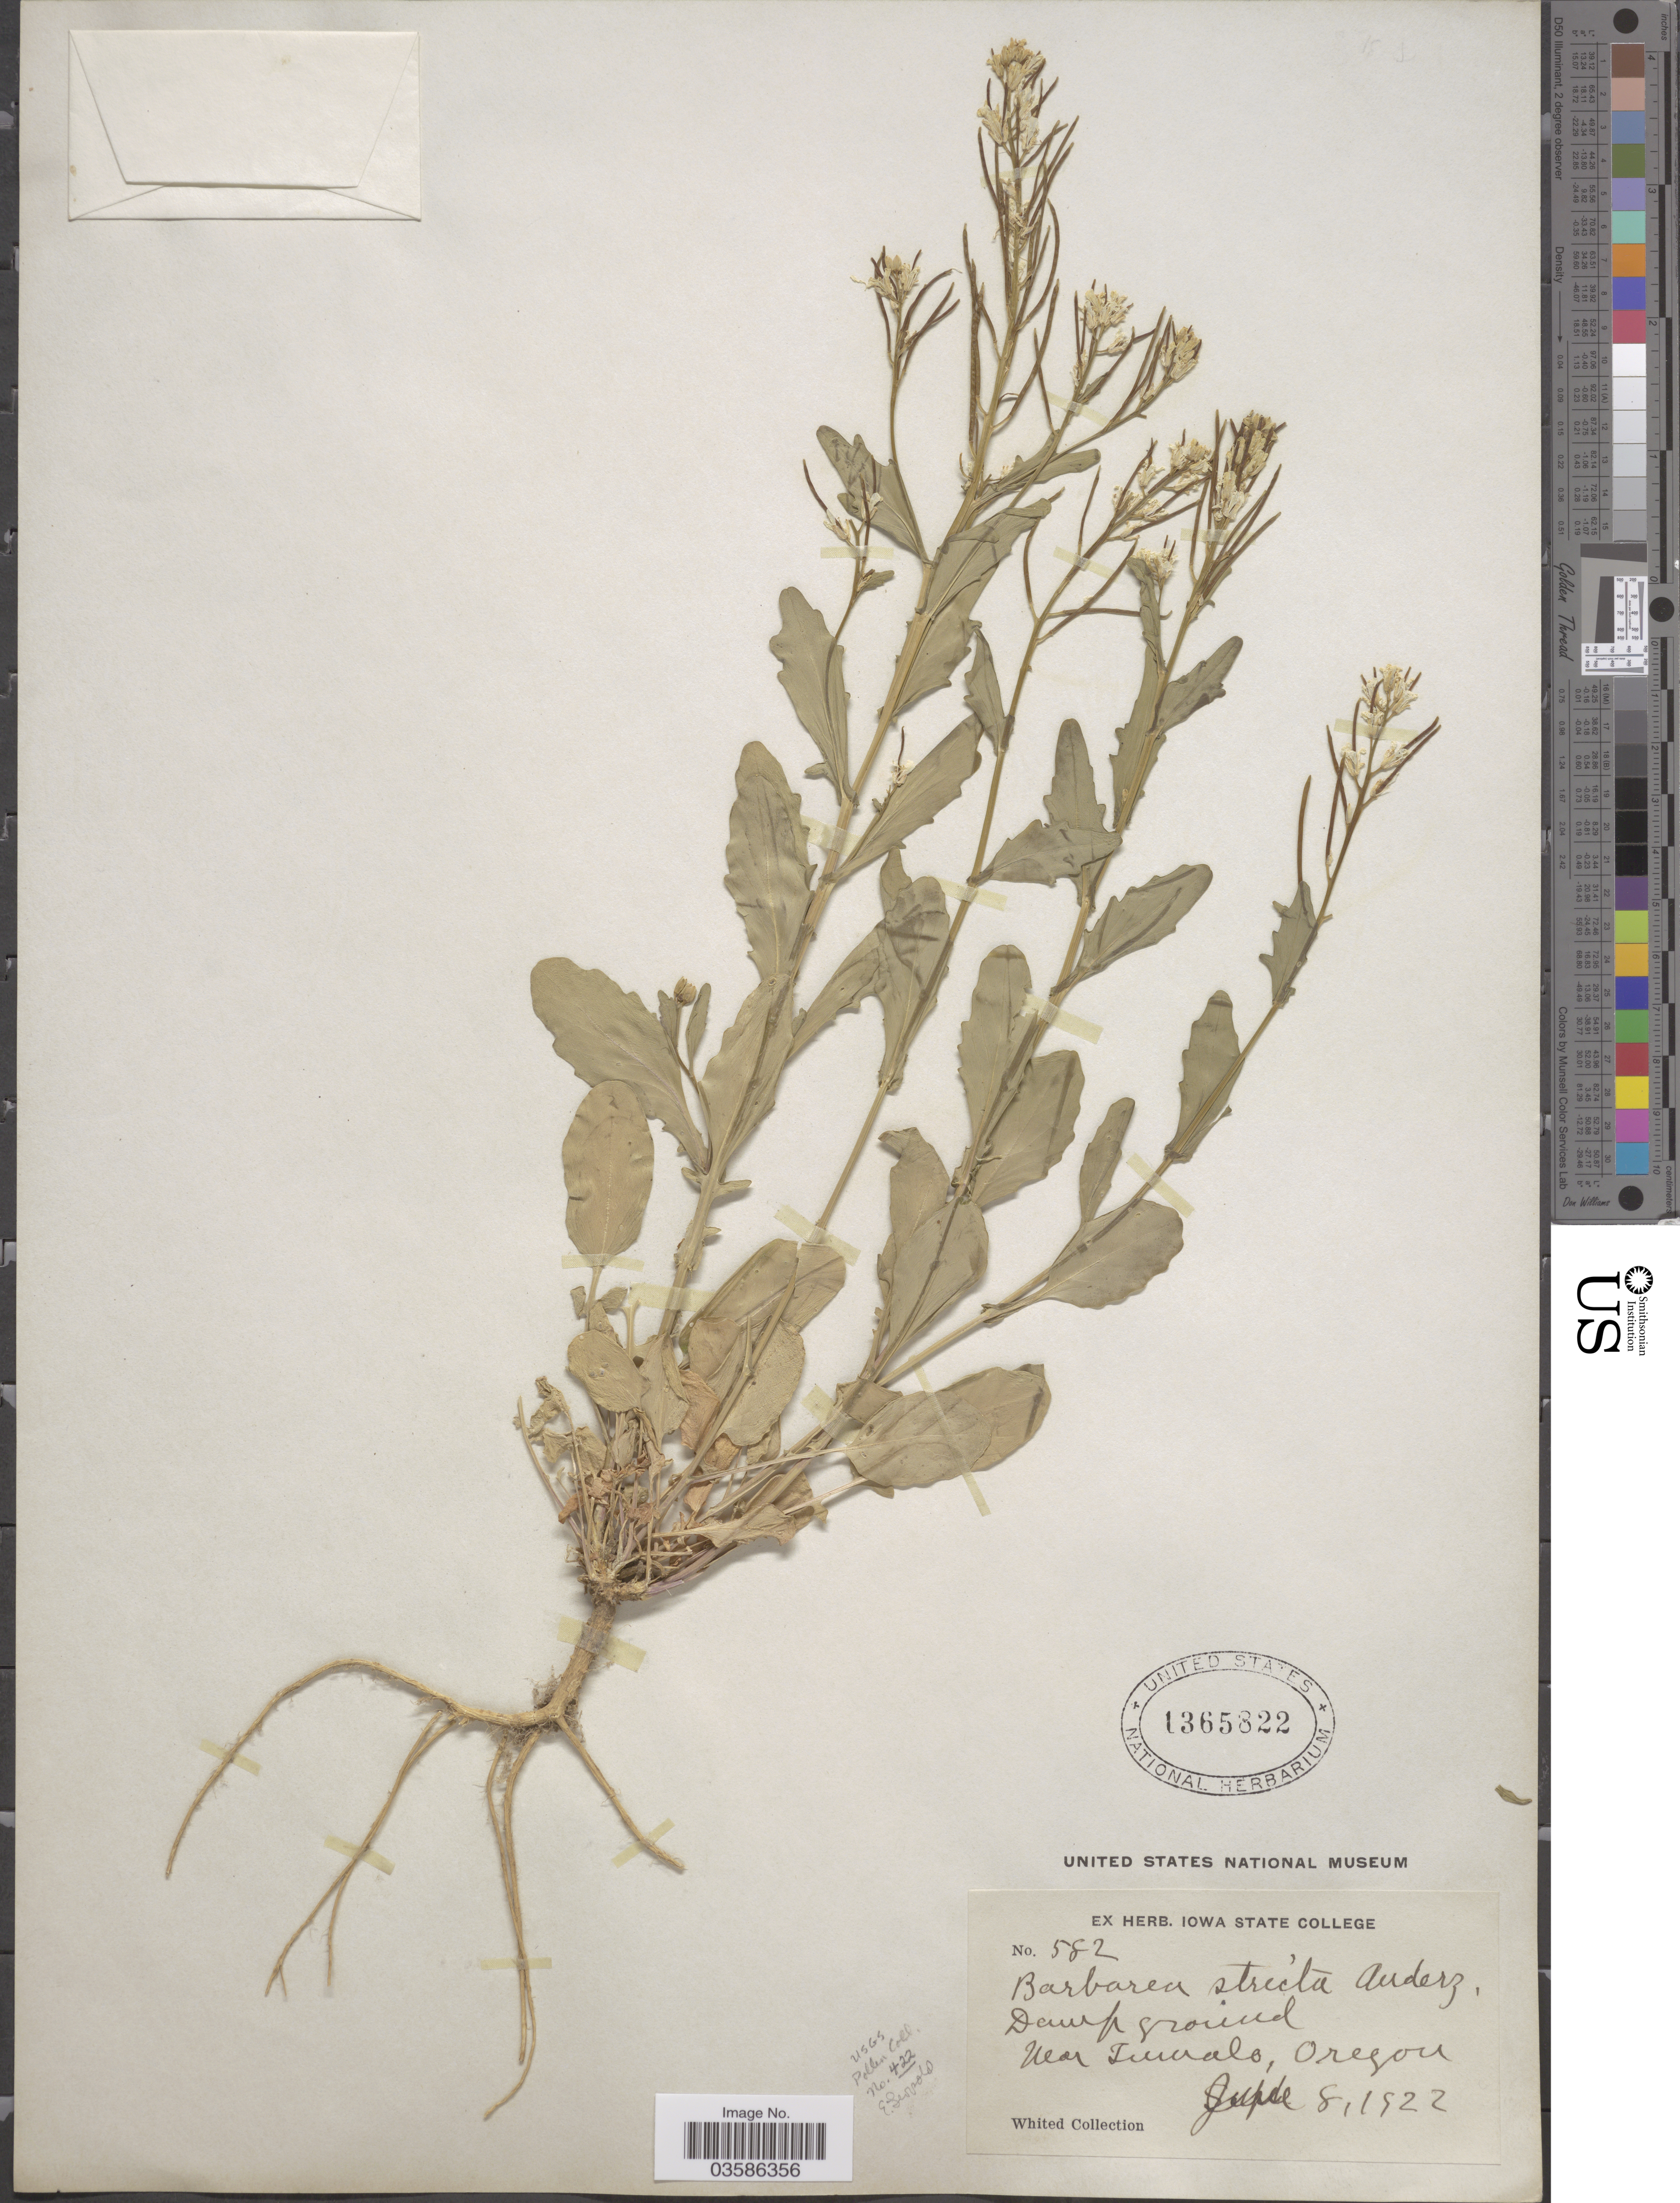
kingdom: Plantae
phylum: Tracheophyta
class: Magnoliopsida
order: Brassicales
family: Brassicaceae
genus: Barbarea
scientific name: Barbarea orthoceras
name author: Ledeb.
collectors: Whited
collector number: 582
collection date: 1922-06-08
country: United States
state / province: Oregon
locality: Near Tumalo.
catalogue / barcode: US 1365822